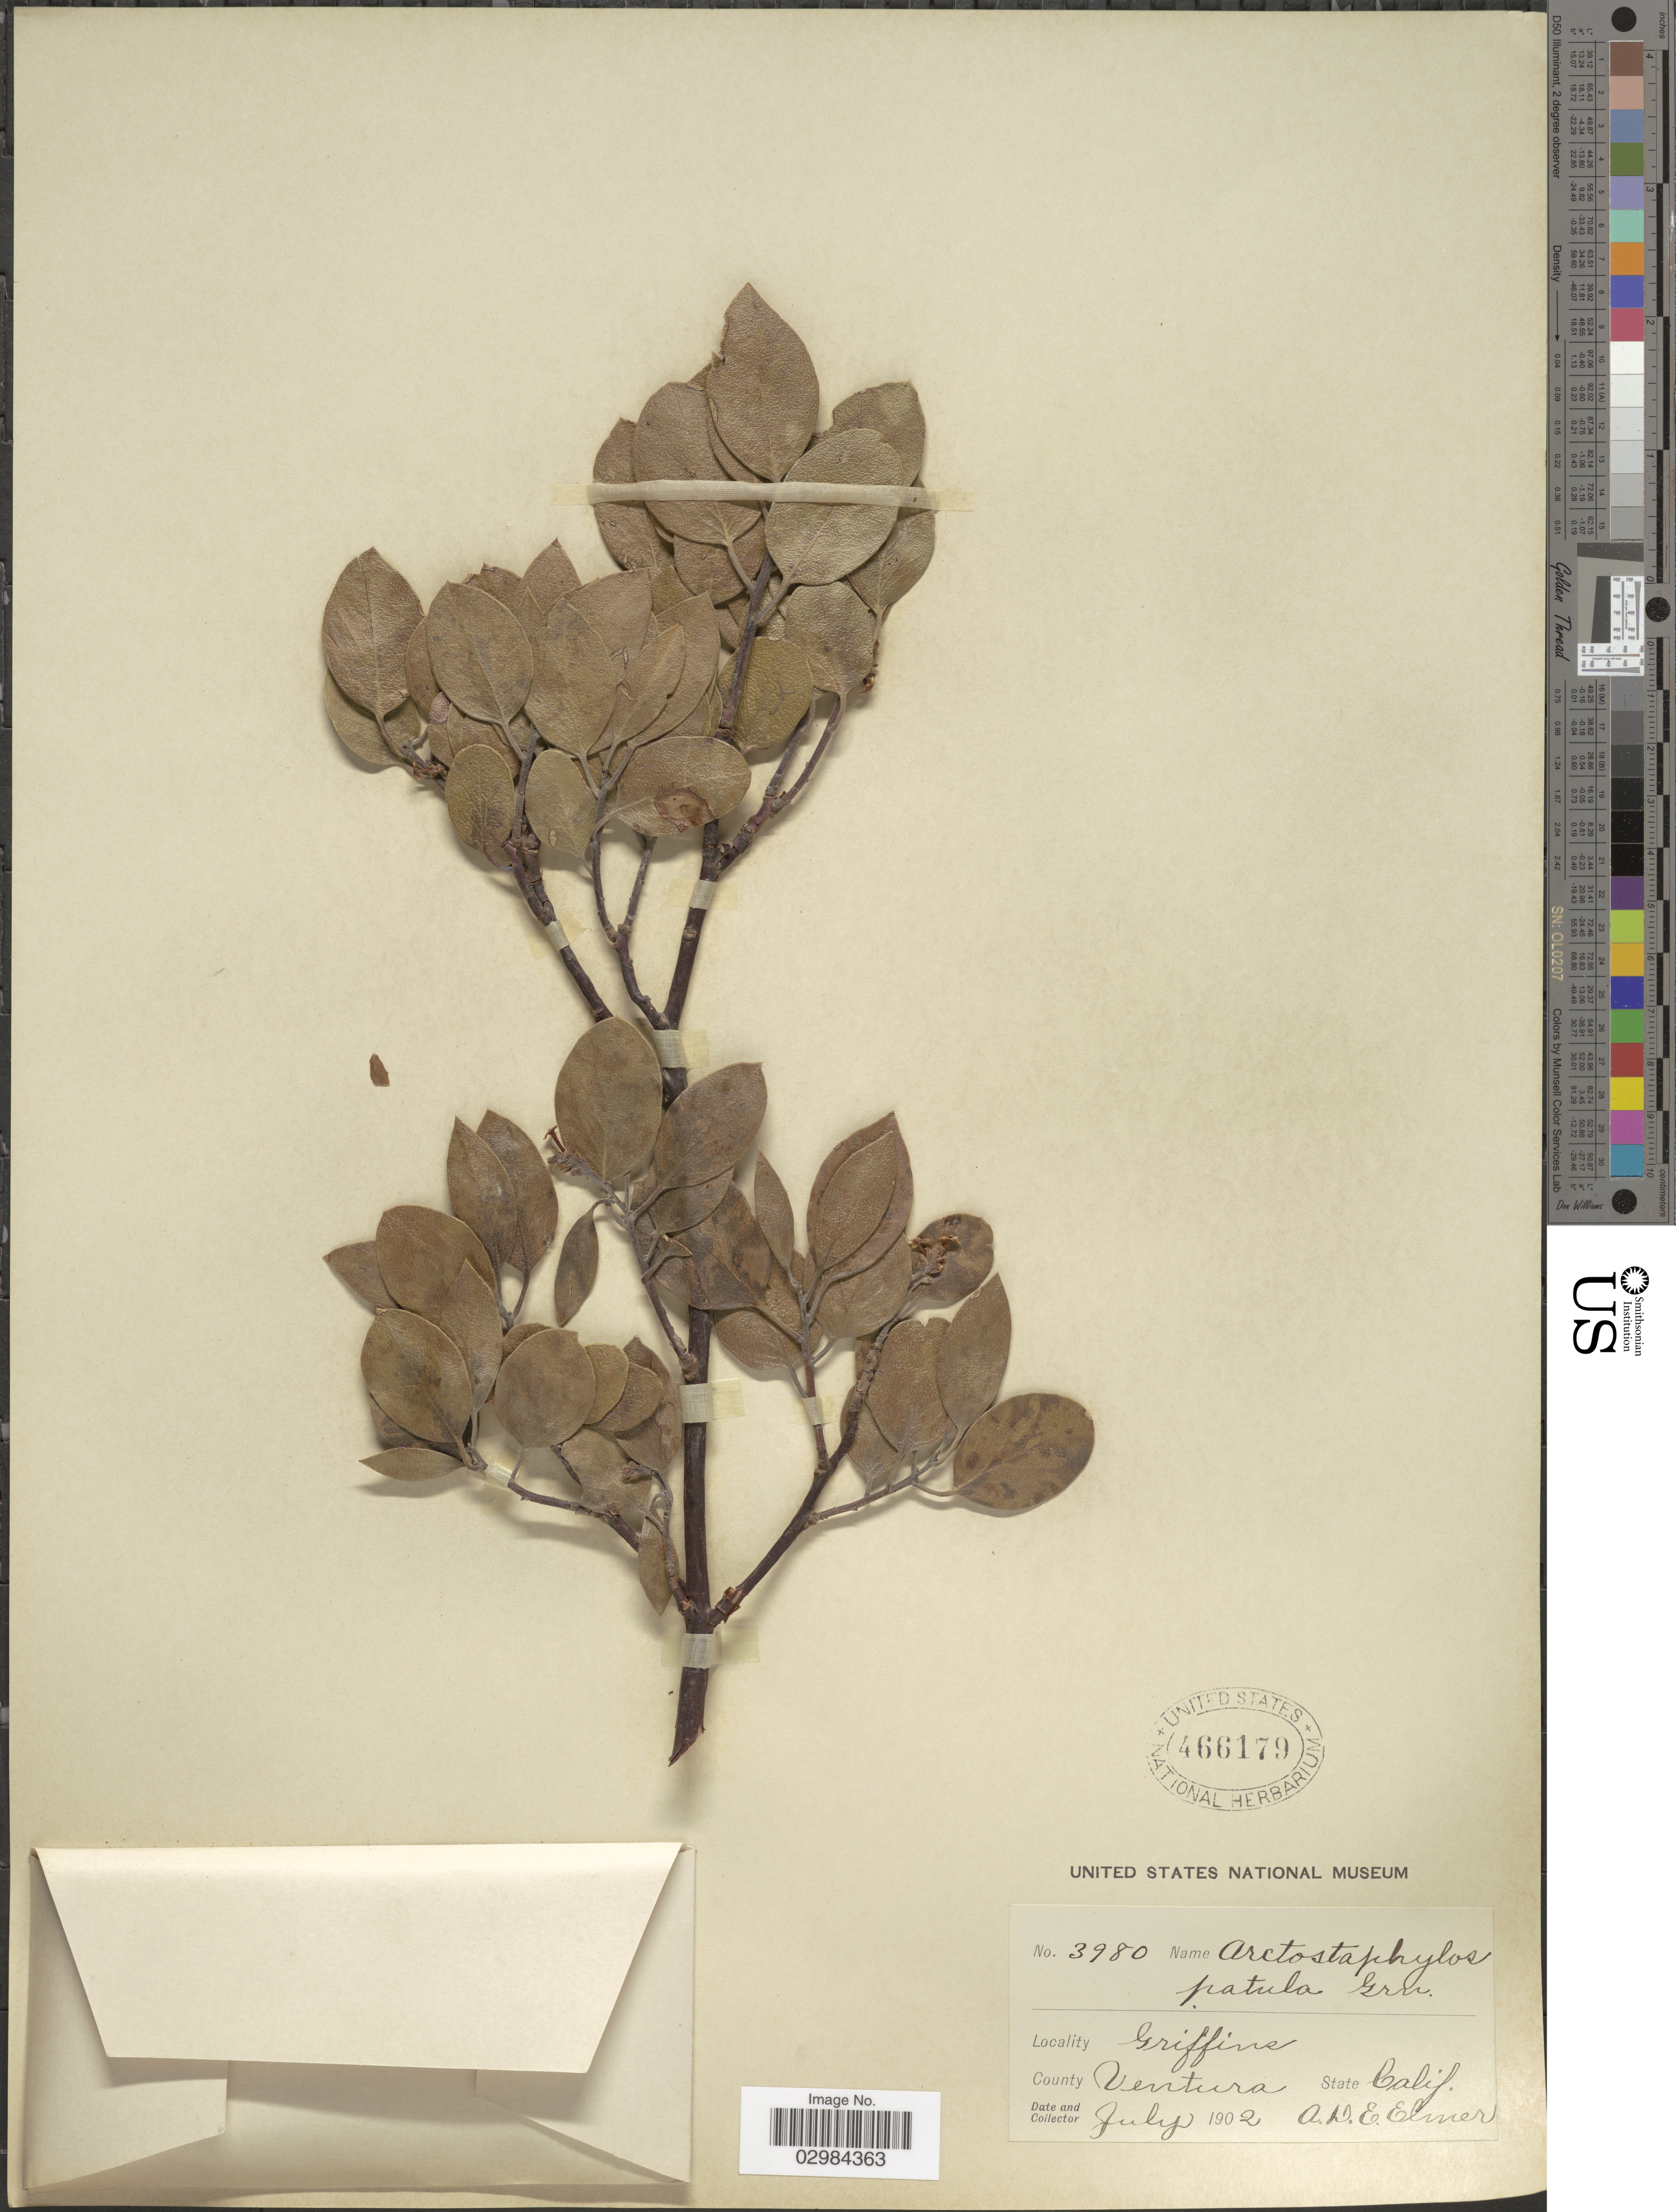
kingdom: Plantae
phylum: Tracheophyta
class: Magnoliopsida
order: Ericales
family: Ericaceae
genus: Arctostaphylos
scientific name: Arctostaphylos patula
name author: Greene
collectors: A. D. E. Elmer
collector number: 3980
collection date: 1902-07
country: United States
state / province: California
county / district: Ventura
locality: Griffins, County Ventura.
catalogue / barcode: US 466179